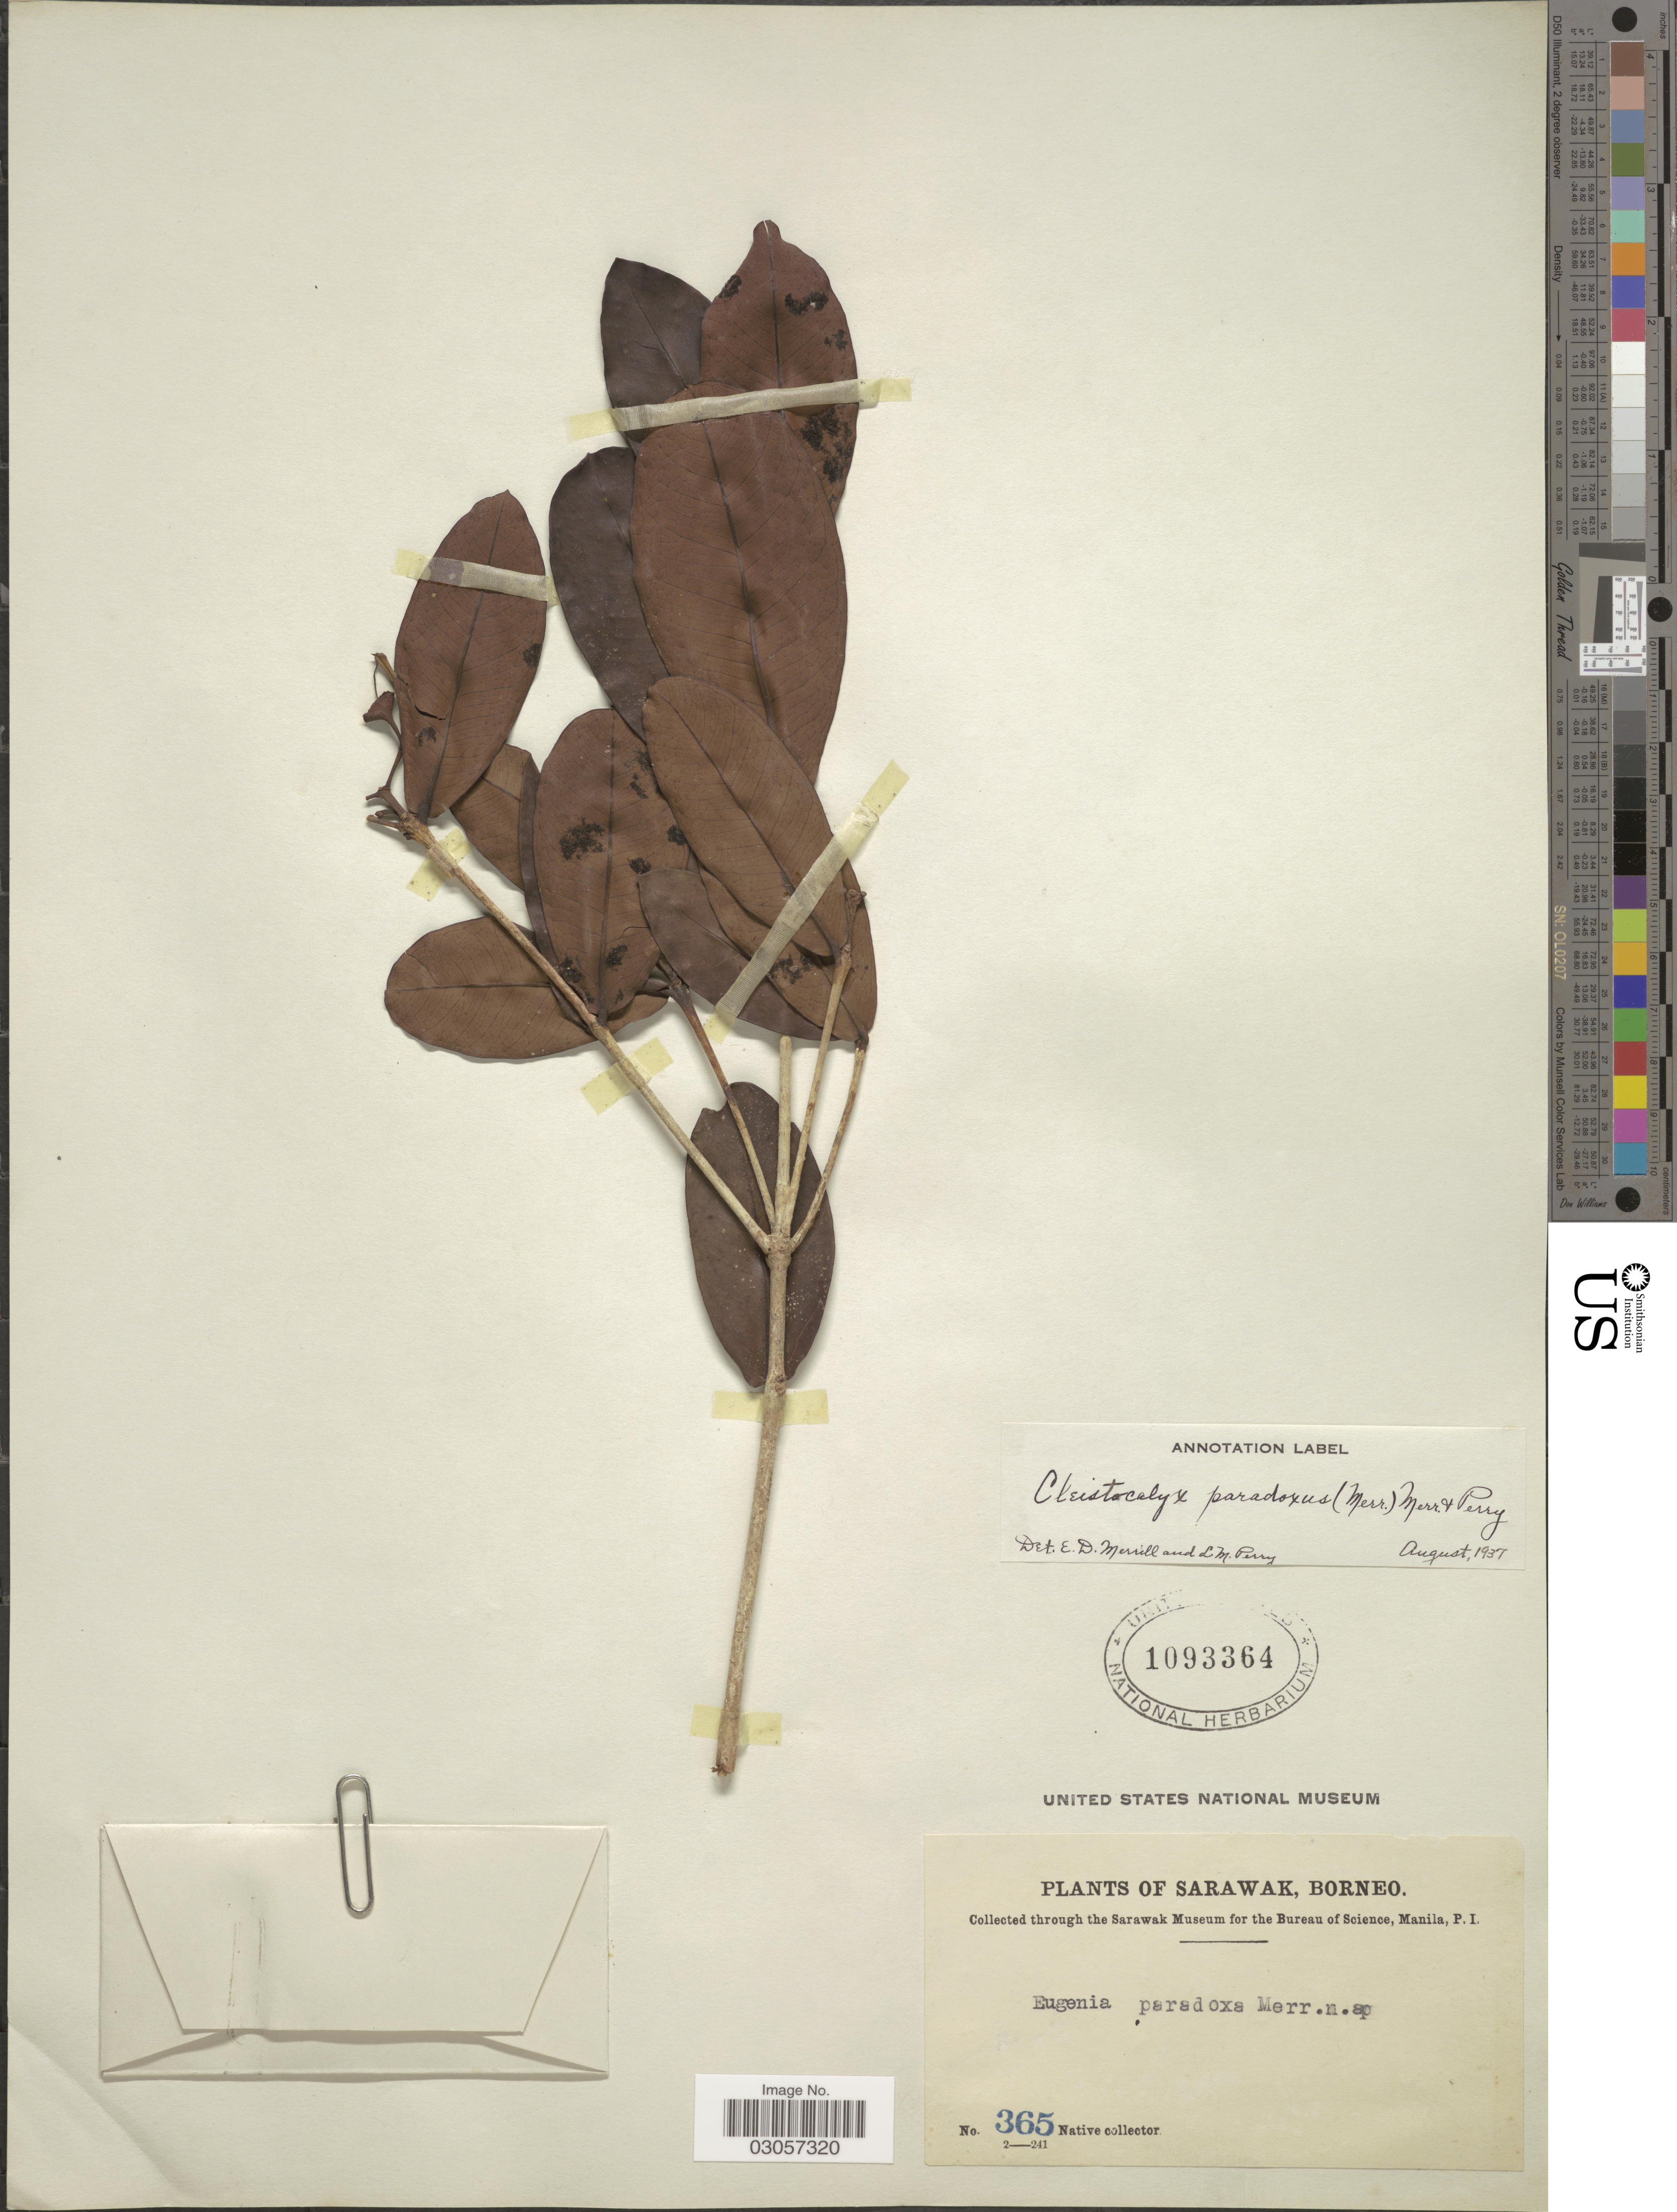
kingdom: Plantae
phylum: Tracheophyta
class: Magnoliopsida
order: Myrtales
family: Myrtaceae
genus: Syzygium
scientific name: Syzygium paradoxum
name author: (Merr.) Masam.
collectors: Native collector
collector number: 365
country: Malaysia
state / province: Sarawak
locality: Sarawak, Borneo.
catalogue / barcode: US 1093364